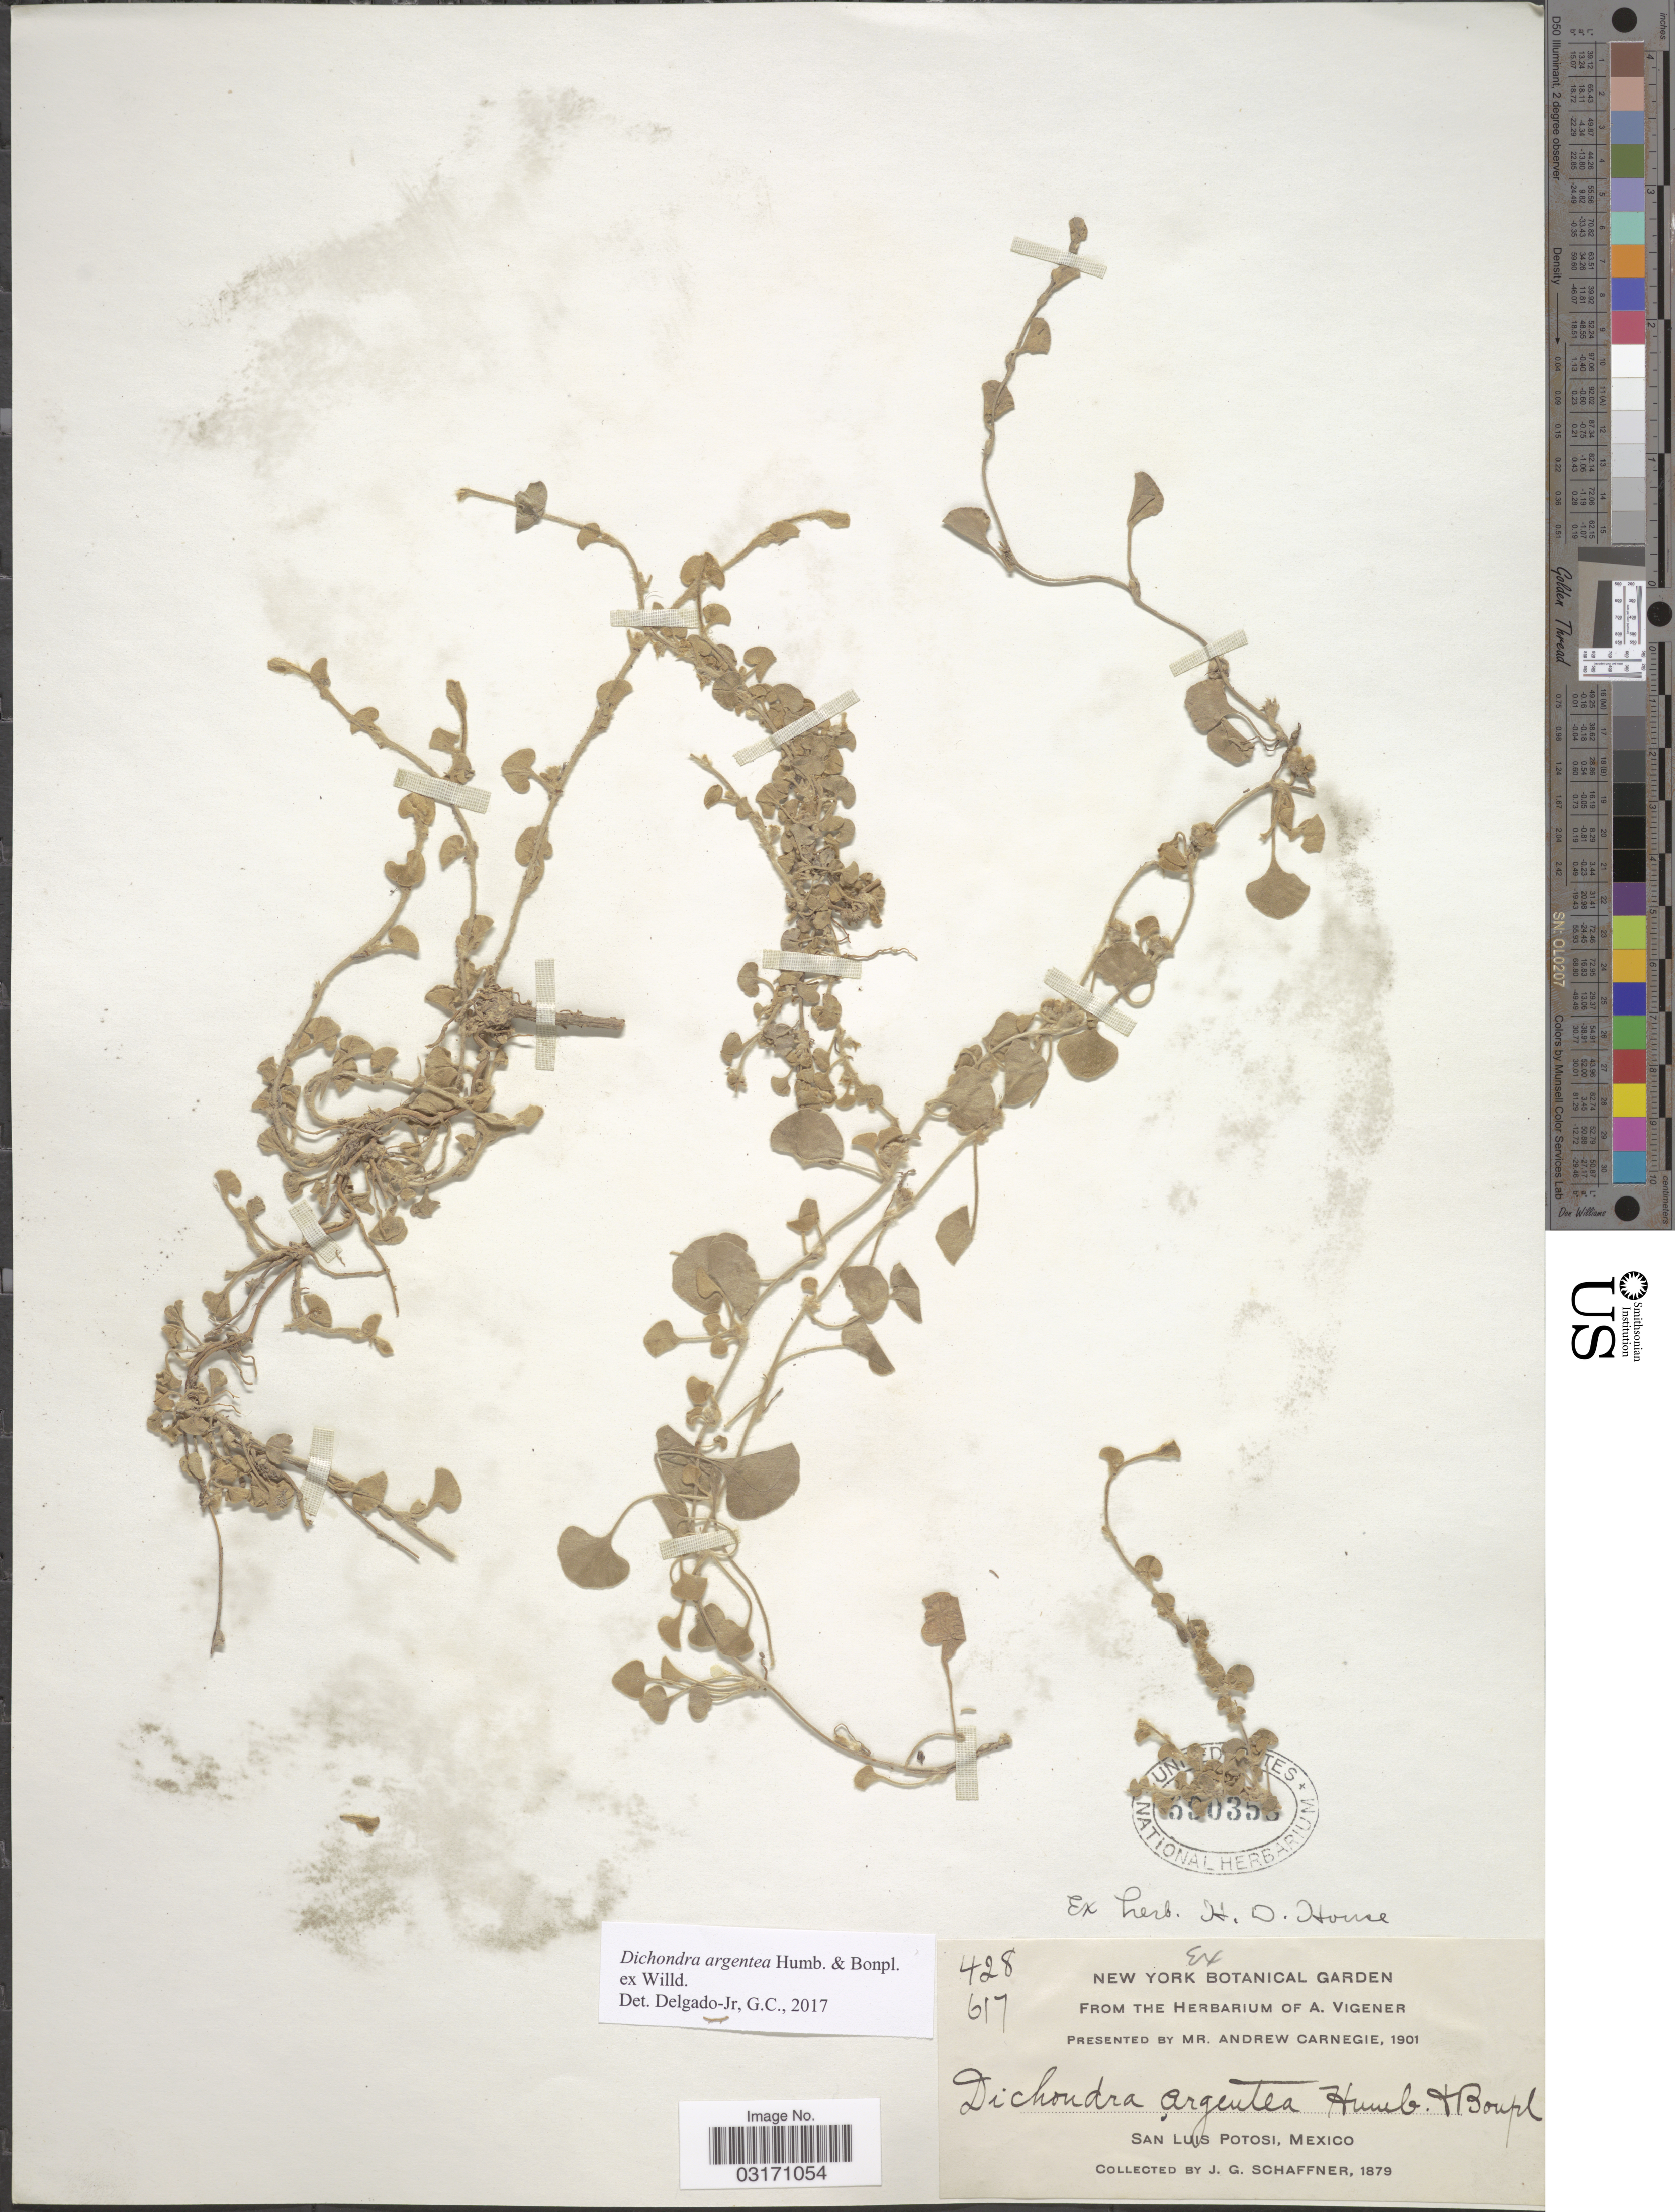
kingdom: Plantae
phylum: Tracheophyta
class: Magnoliopsida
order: Solanales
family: Convolvulaceae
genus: Dichondra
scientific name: Dichondra argentea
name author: Humb. & Bonpl. ex Willd.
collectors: J. G. Schaffner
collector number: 428/617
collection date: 1879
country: Mexico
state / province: San Luis Potosí